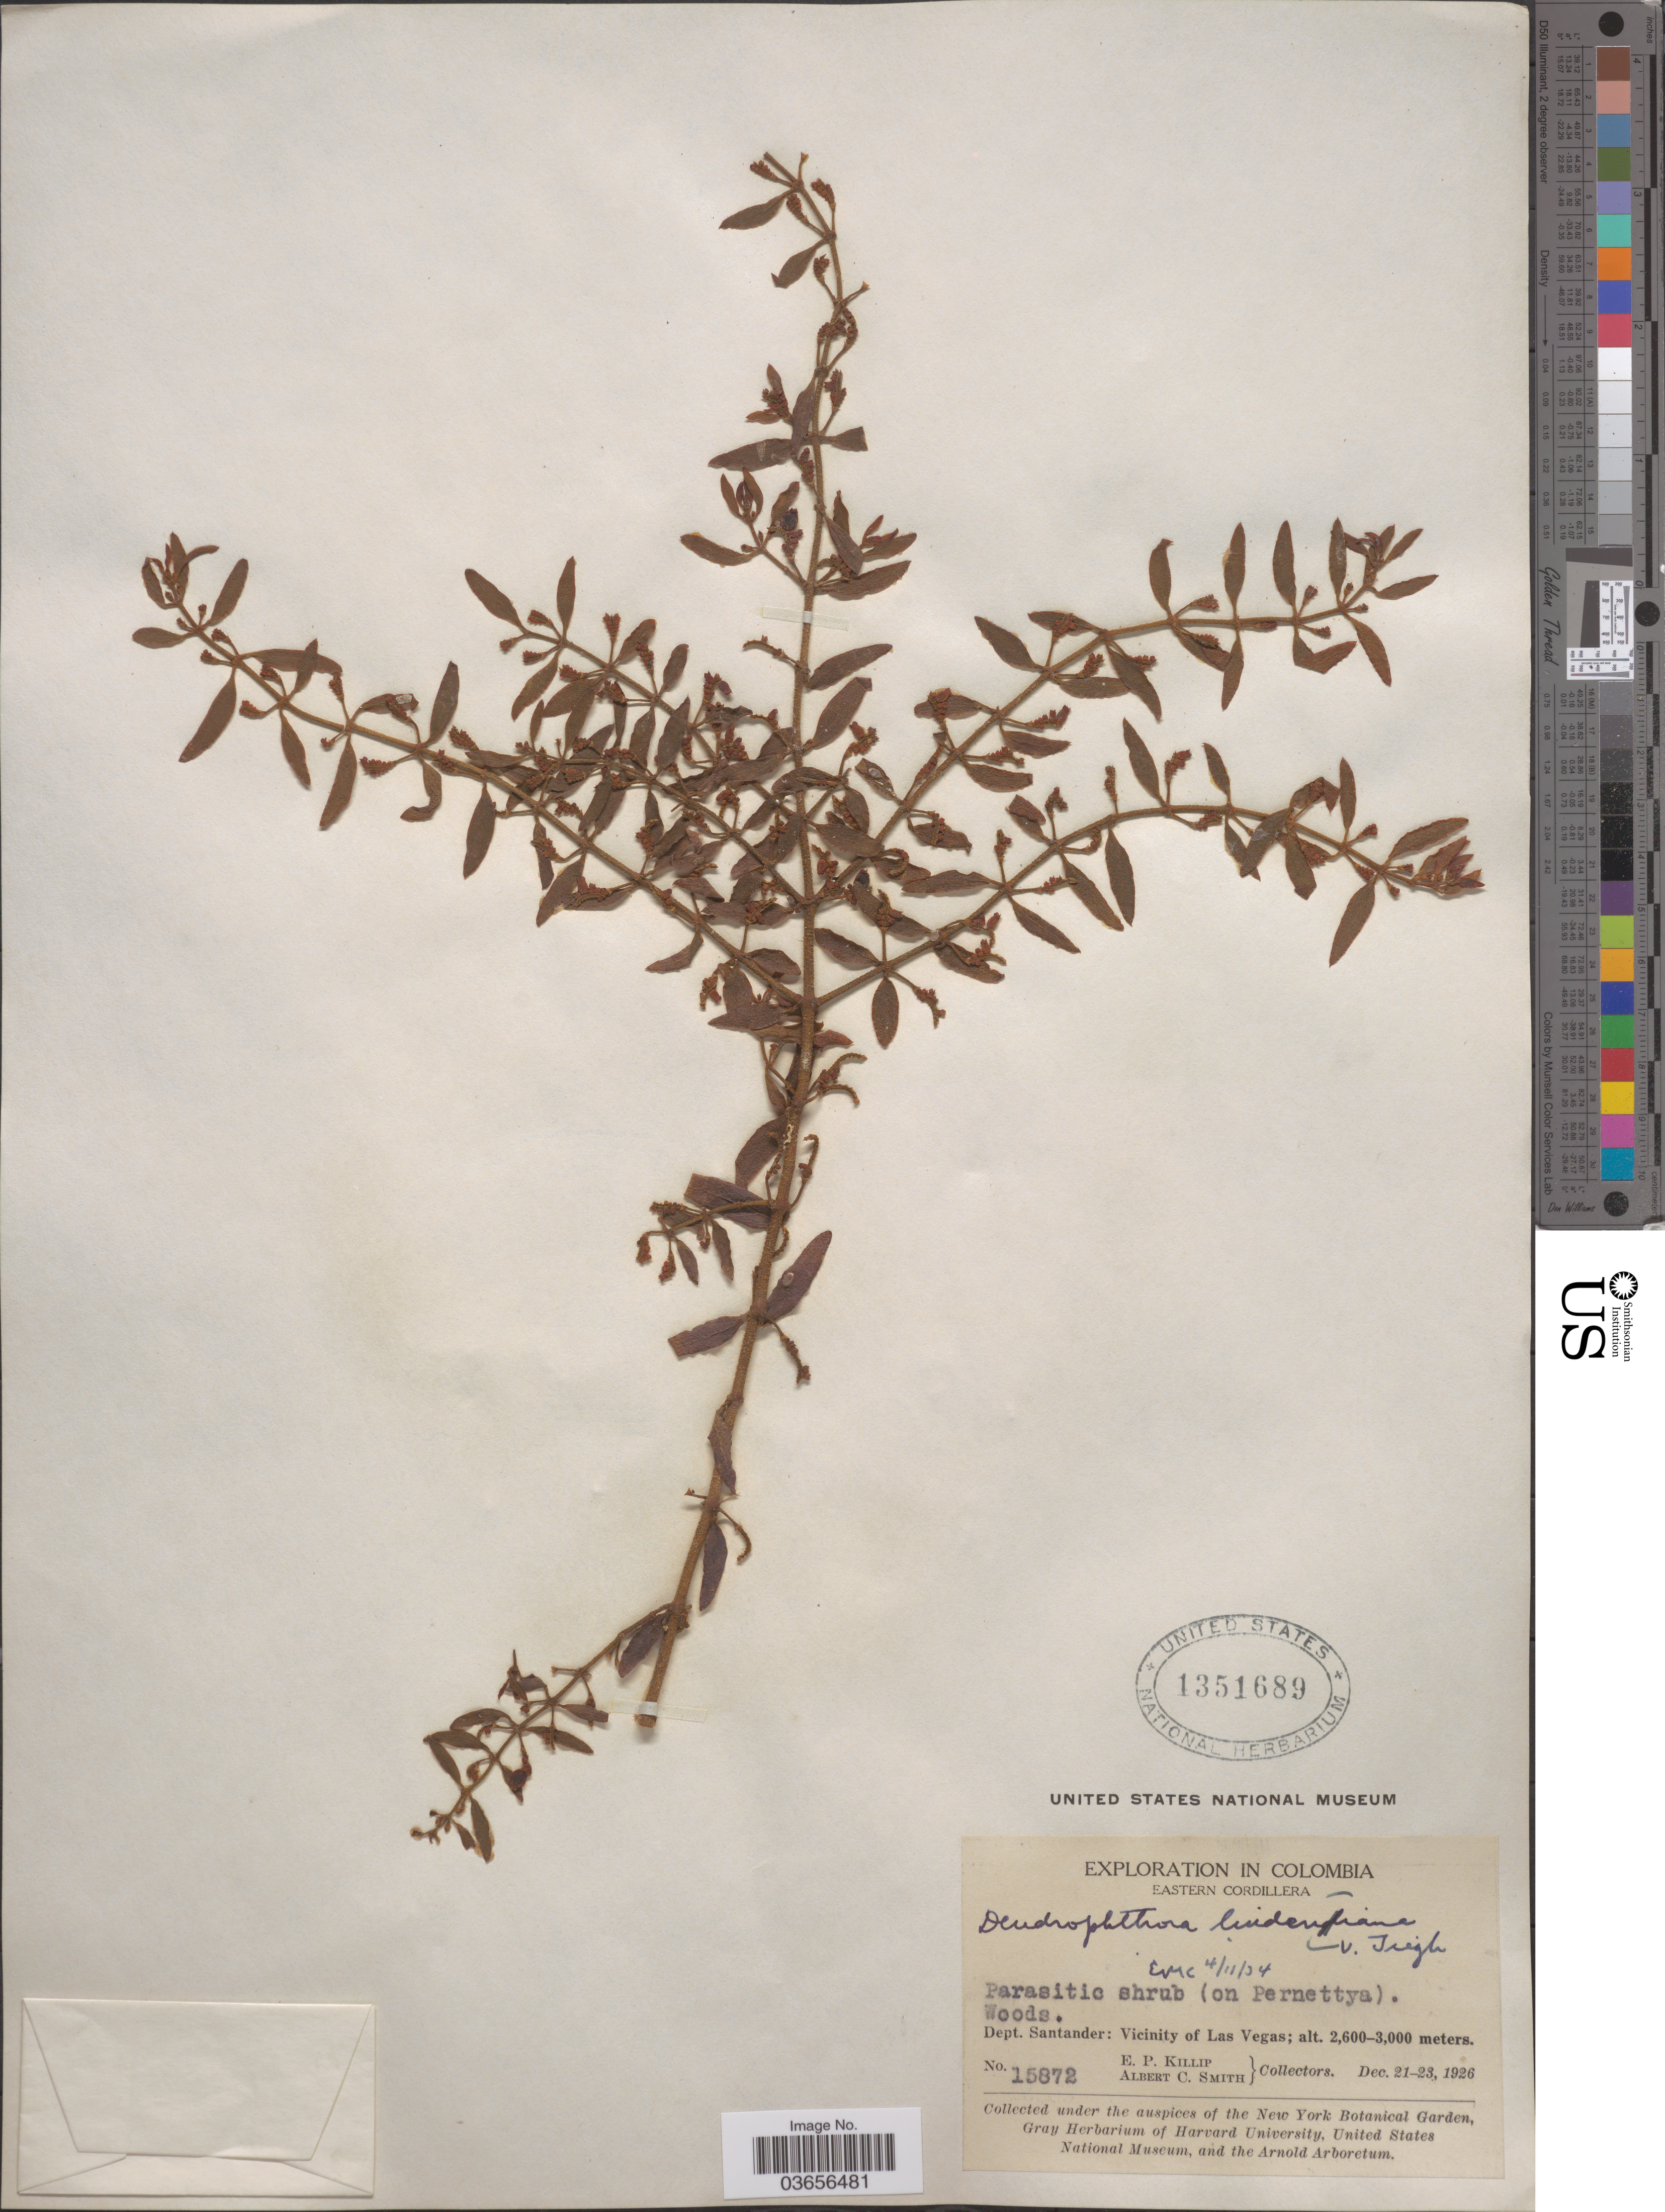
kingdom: Plantae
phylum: Tracheophyta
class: Magnoliopsida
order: Santalales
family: Viscaceae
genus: Dendrophthora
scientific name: Dendrophthora lindeniana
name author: Tiegh.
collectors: E. P. Killip & A. C. Smith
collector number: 15872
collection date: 1926-12-21/1926-12-23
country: Colombia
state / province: Santander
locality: Eastern Cordillera. Dept. Santander: Vicinity of Las Vegas.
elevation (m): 2600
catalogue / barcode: US 1351689